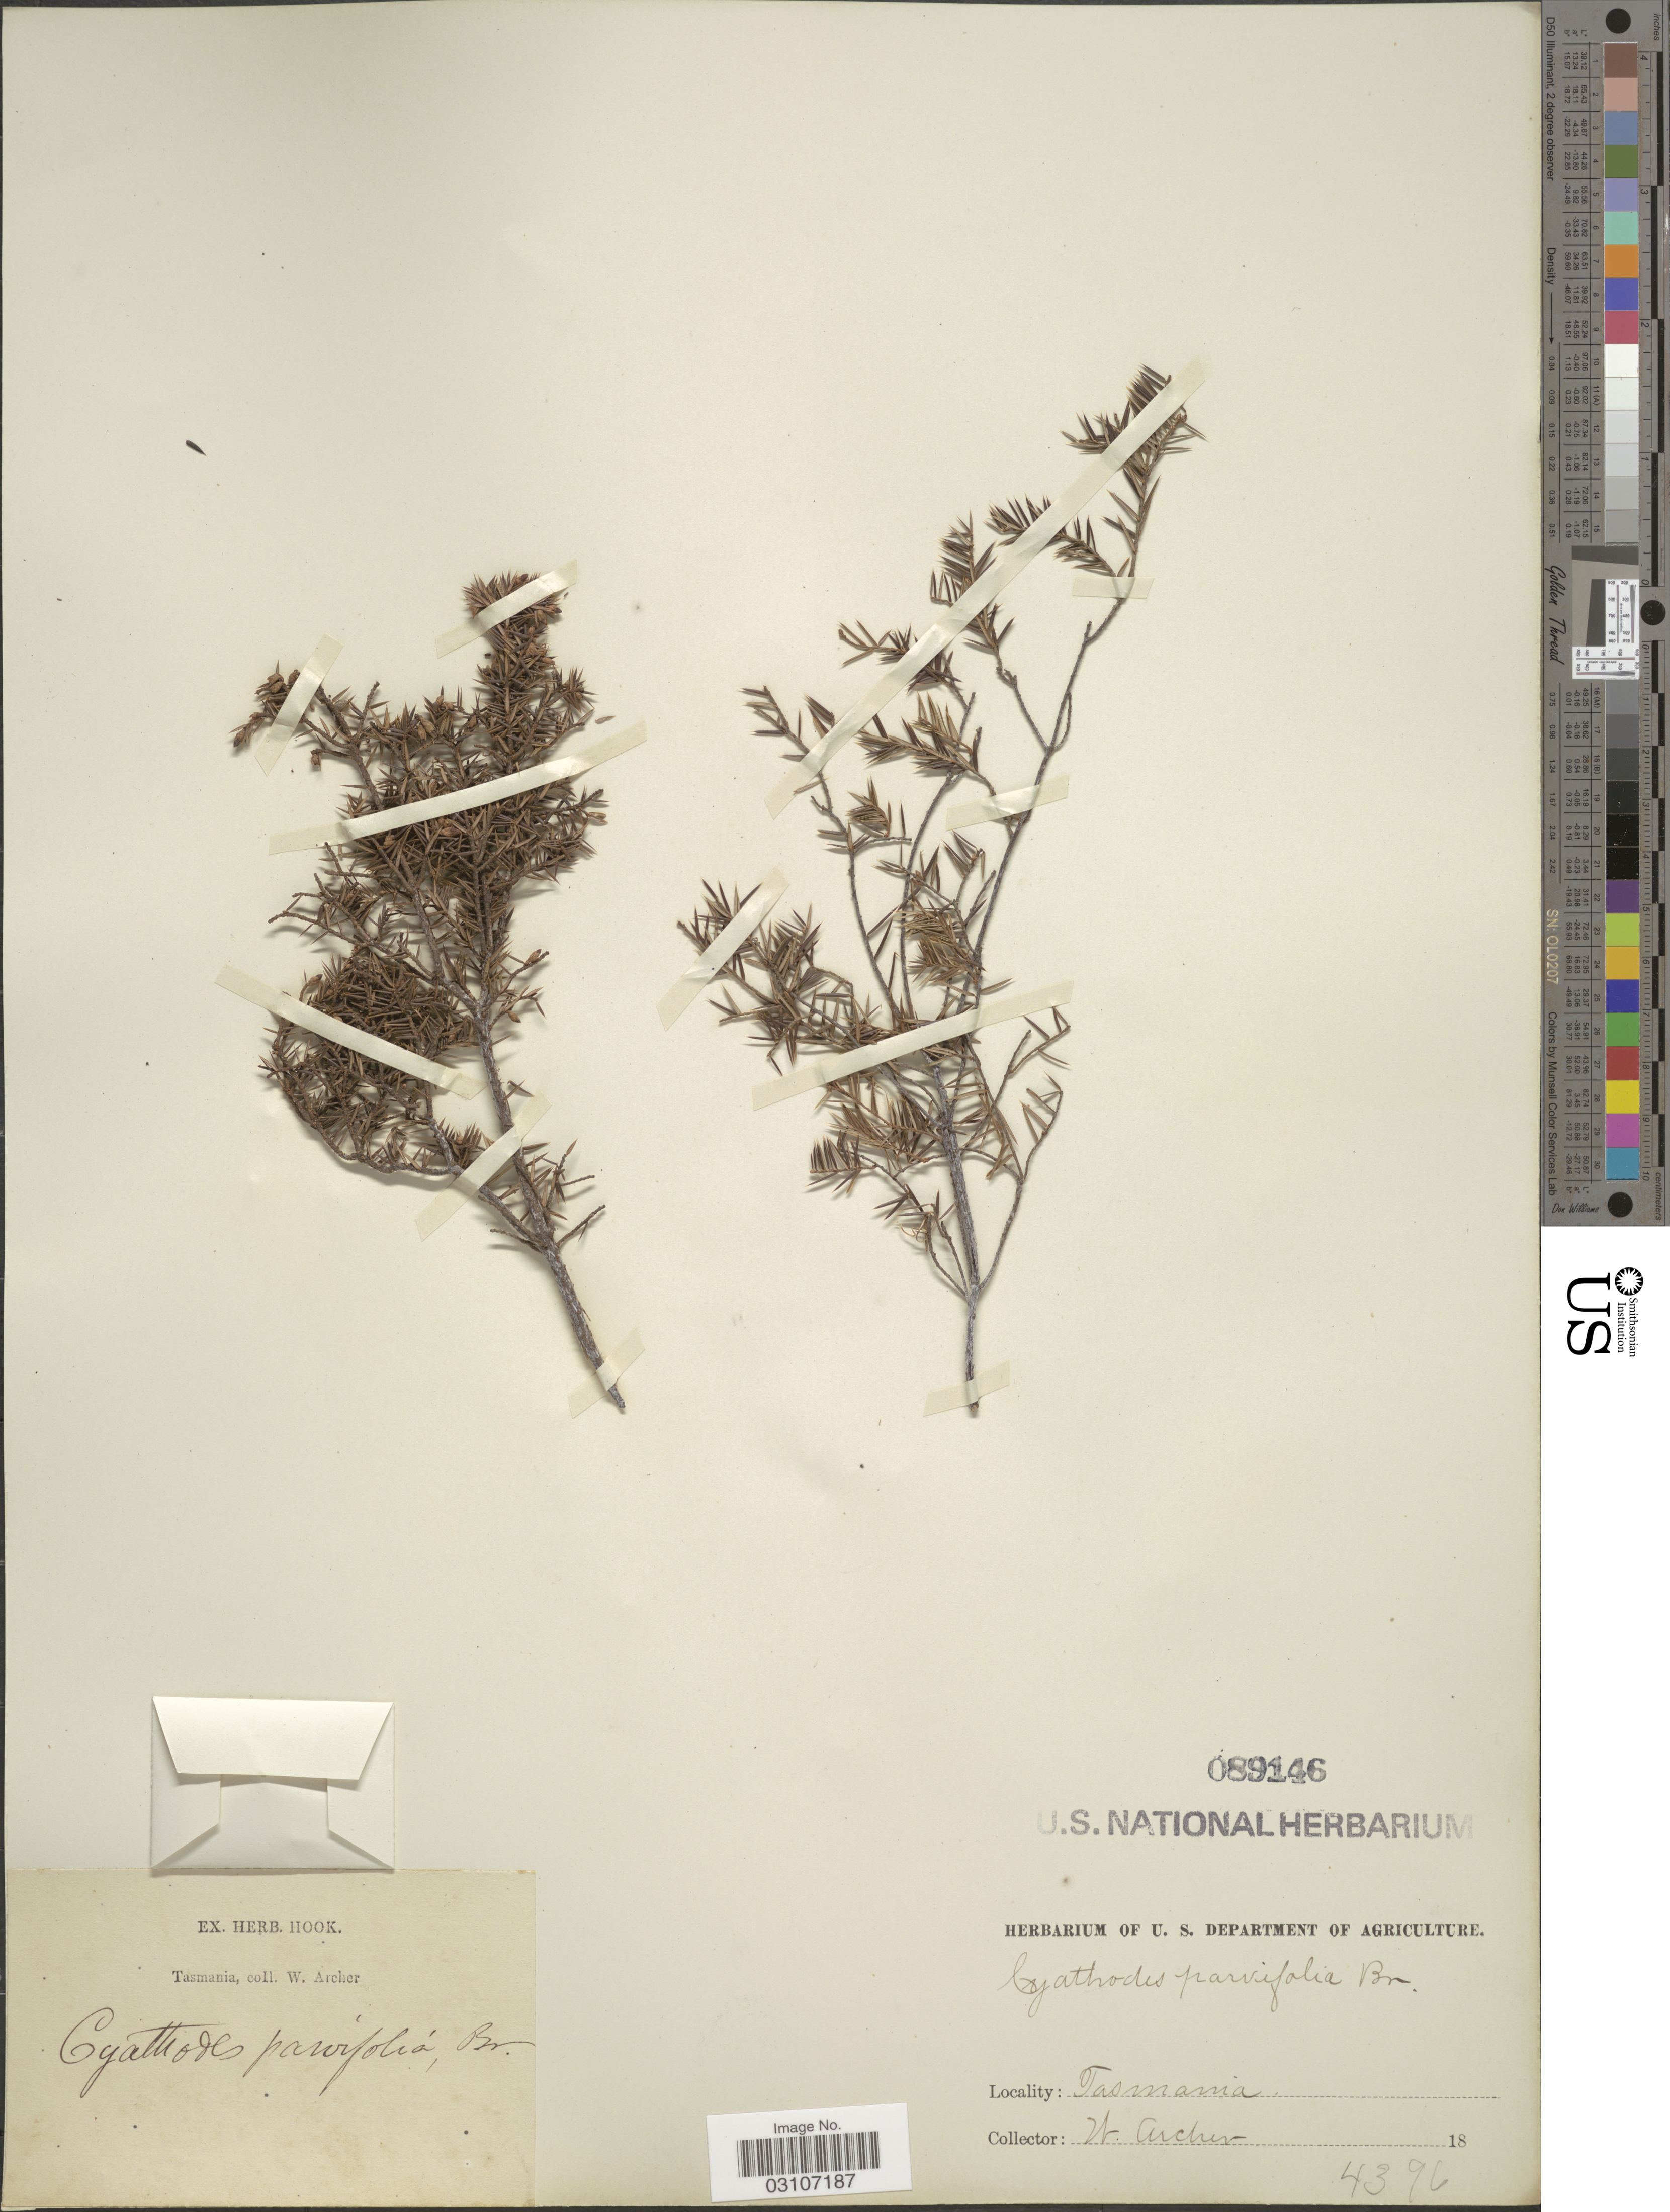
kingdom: Plantae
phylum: Tracheophyta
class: Magnoliopsida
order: Ericales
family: Ericaceae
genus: Cyathodes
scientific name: Cyathodes parvifolia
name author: R. Br.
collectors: W. Archer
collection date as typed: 18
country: Australia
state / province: Tasmania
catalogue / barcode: US 89146